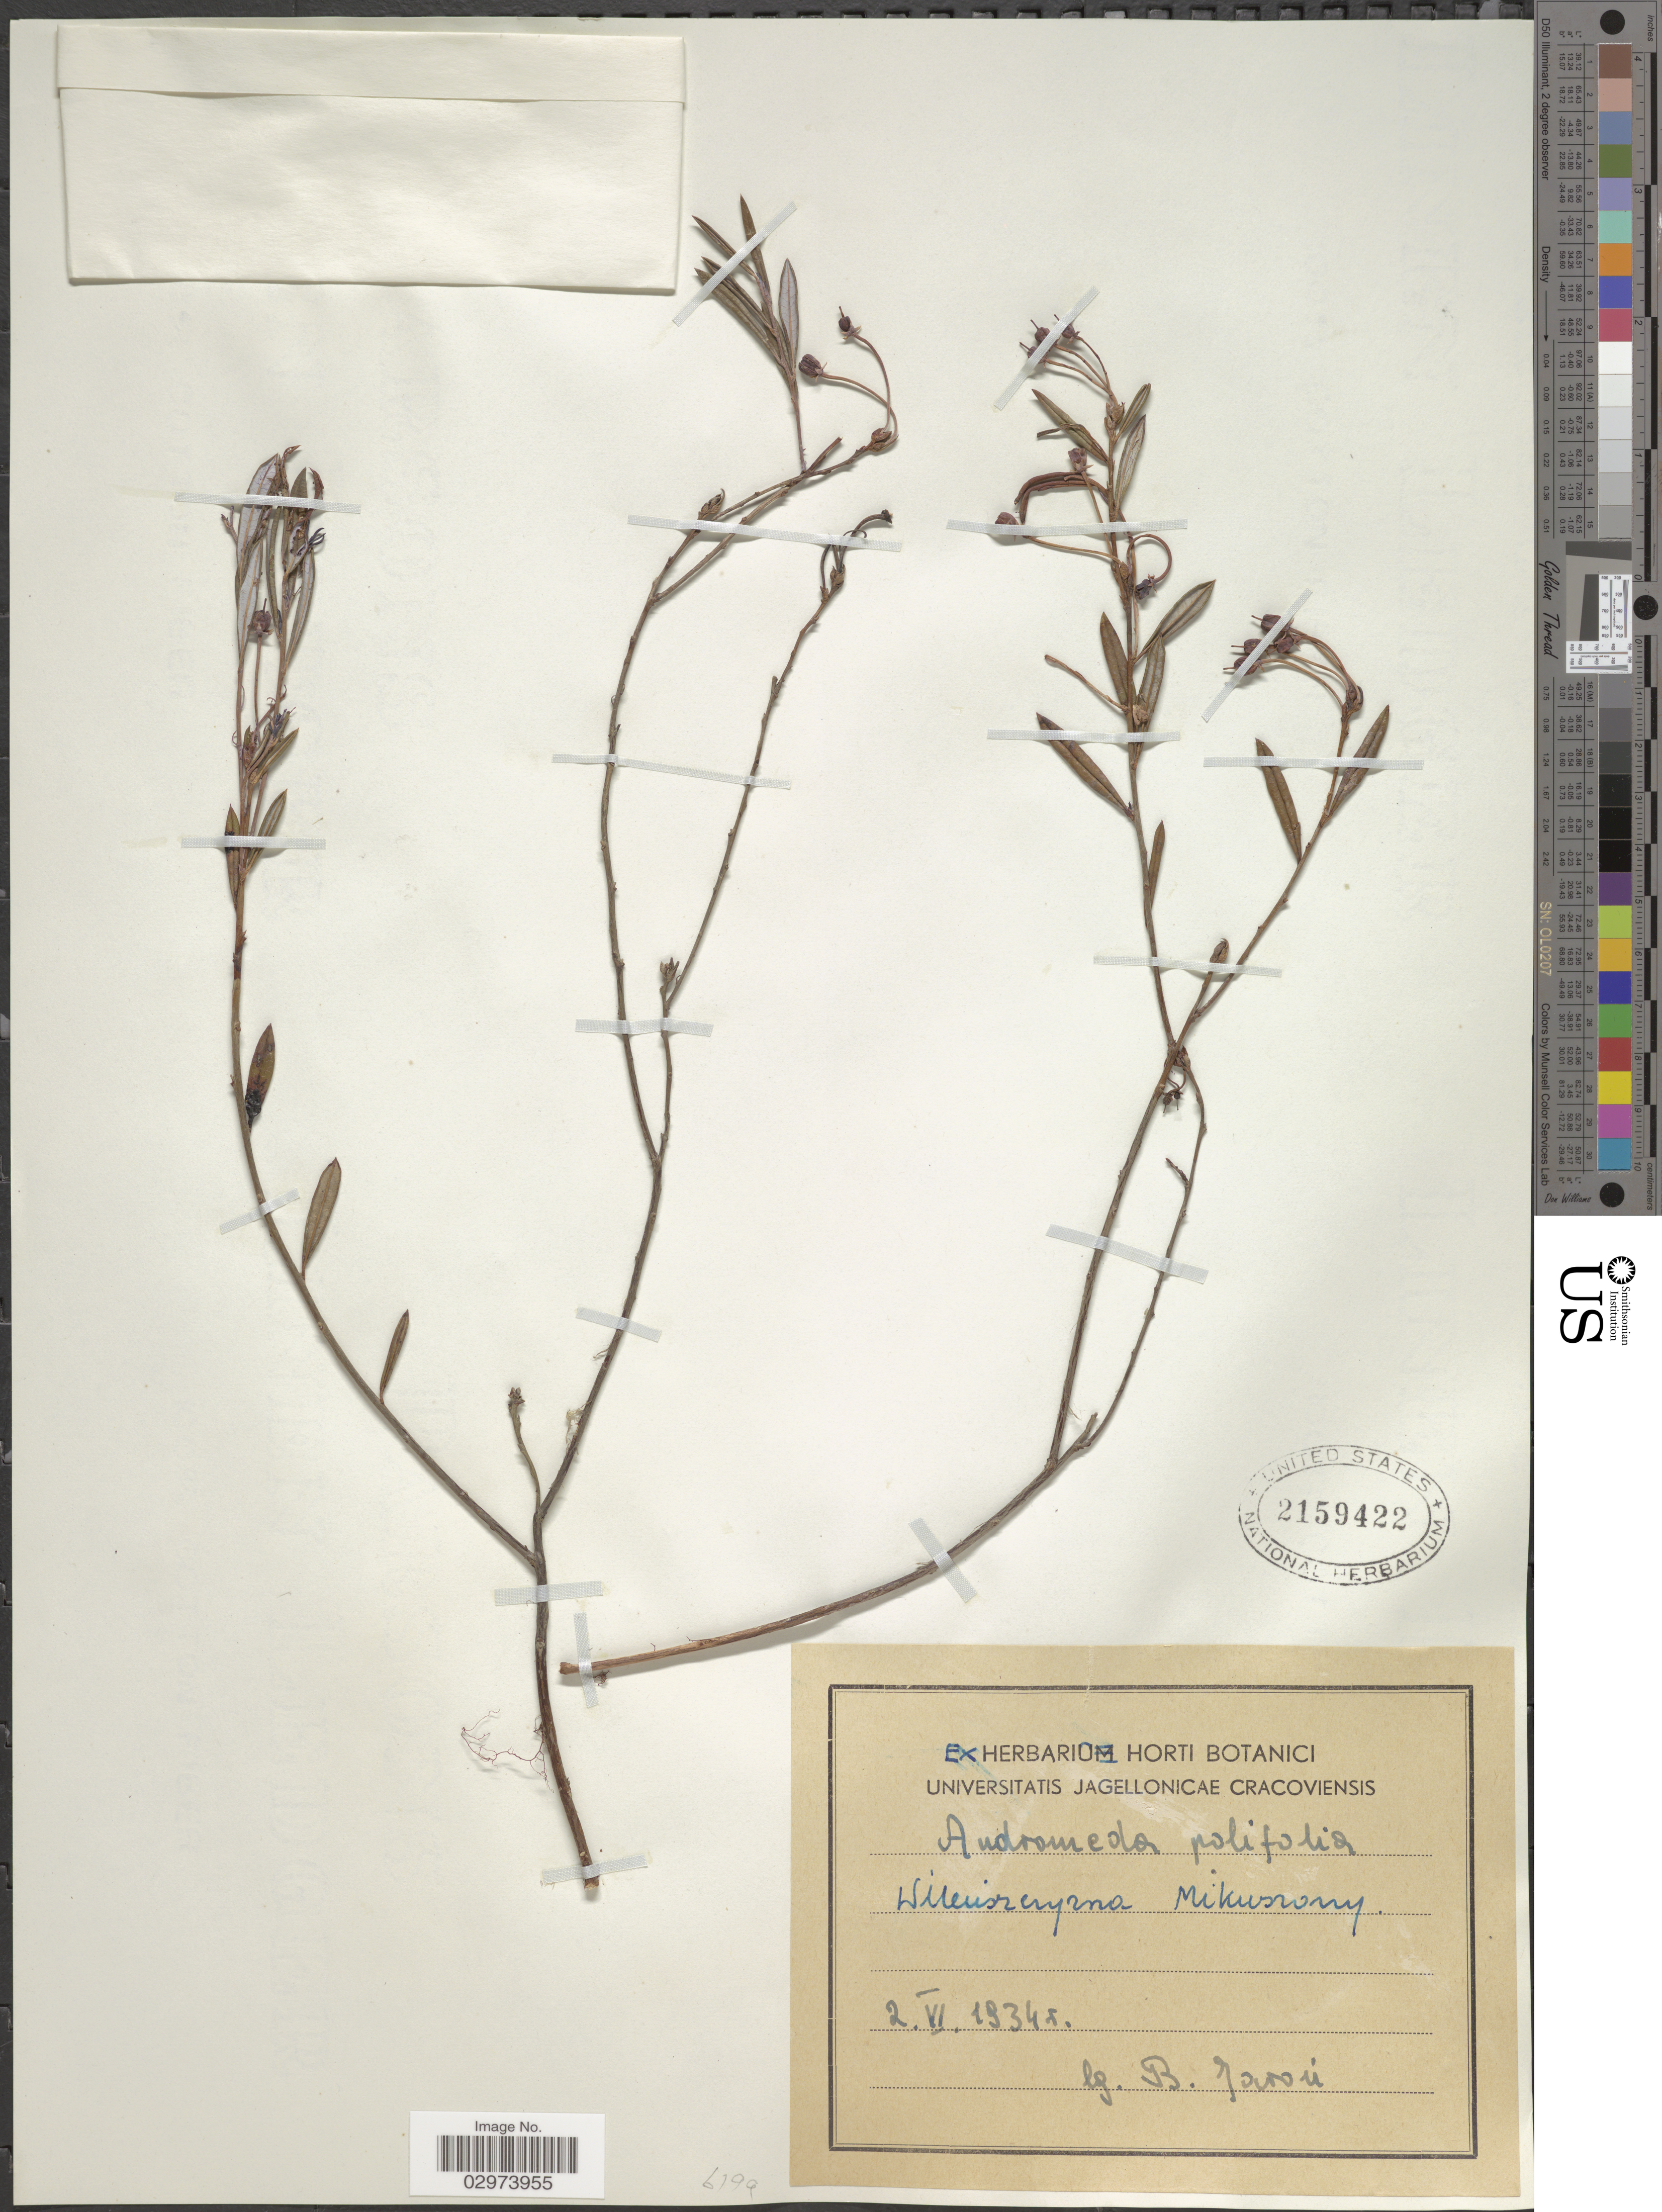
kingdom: Plantae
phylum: Tracheophyta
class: Magnoliopsida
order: Ericales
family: Ericaceae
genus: Andromeda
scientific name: Andromeda polifolia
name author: L.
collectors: B. Jaron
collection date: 1934-06-02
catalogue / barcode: US 2159422